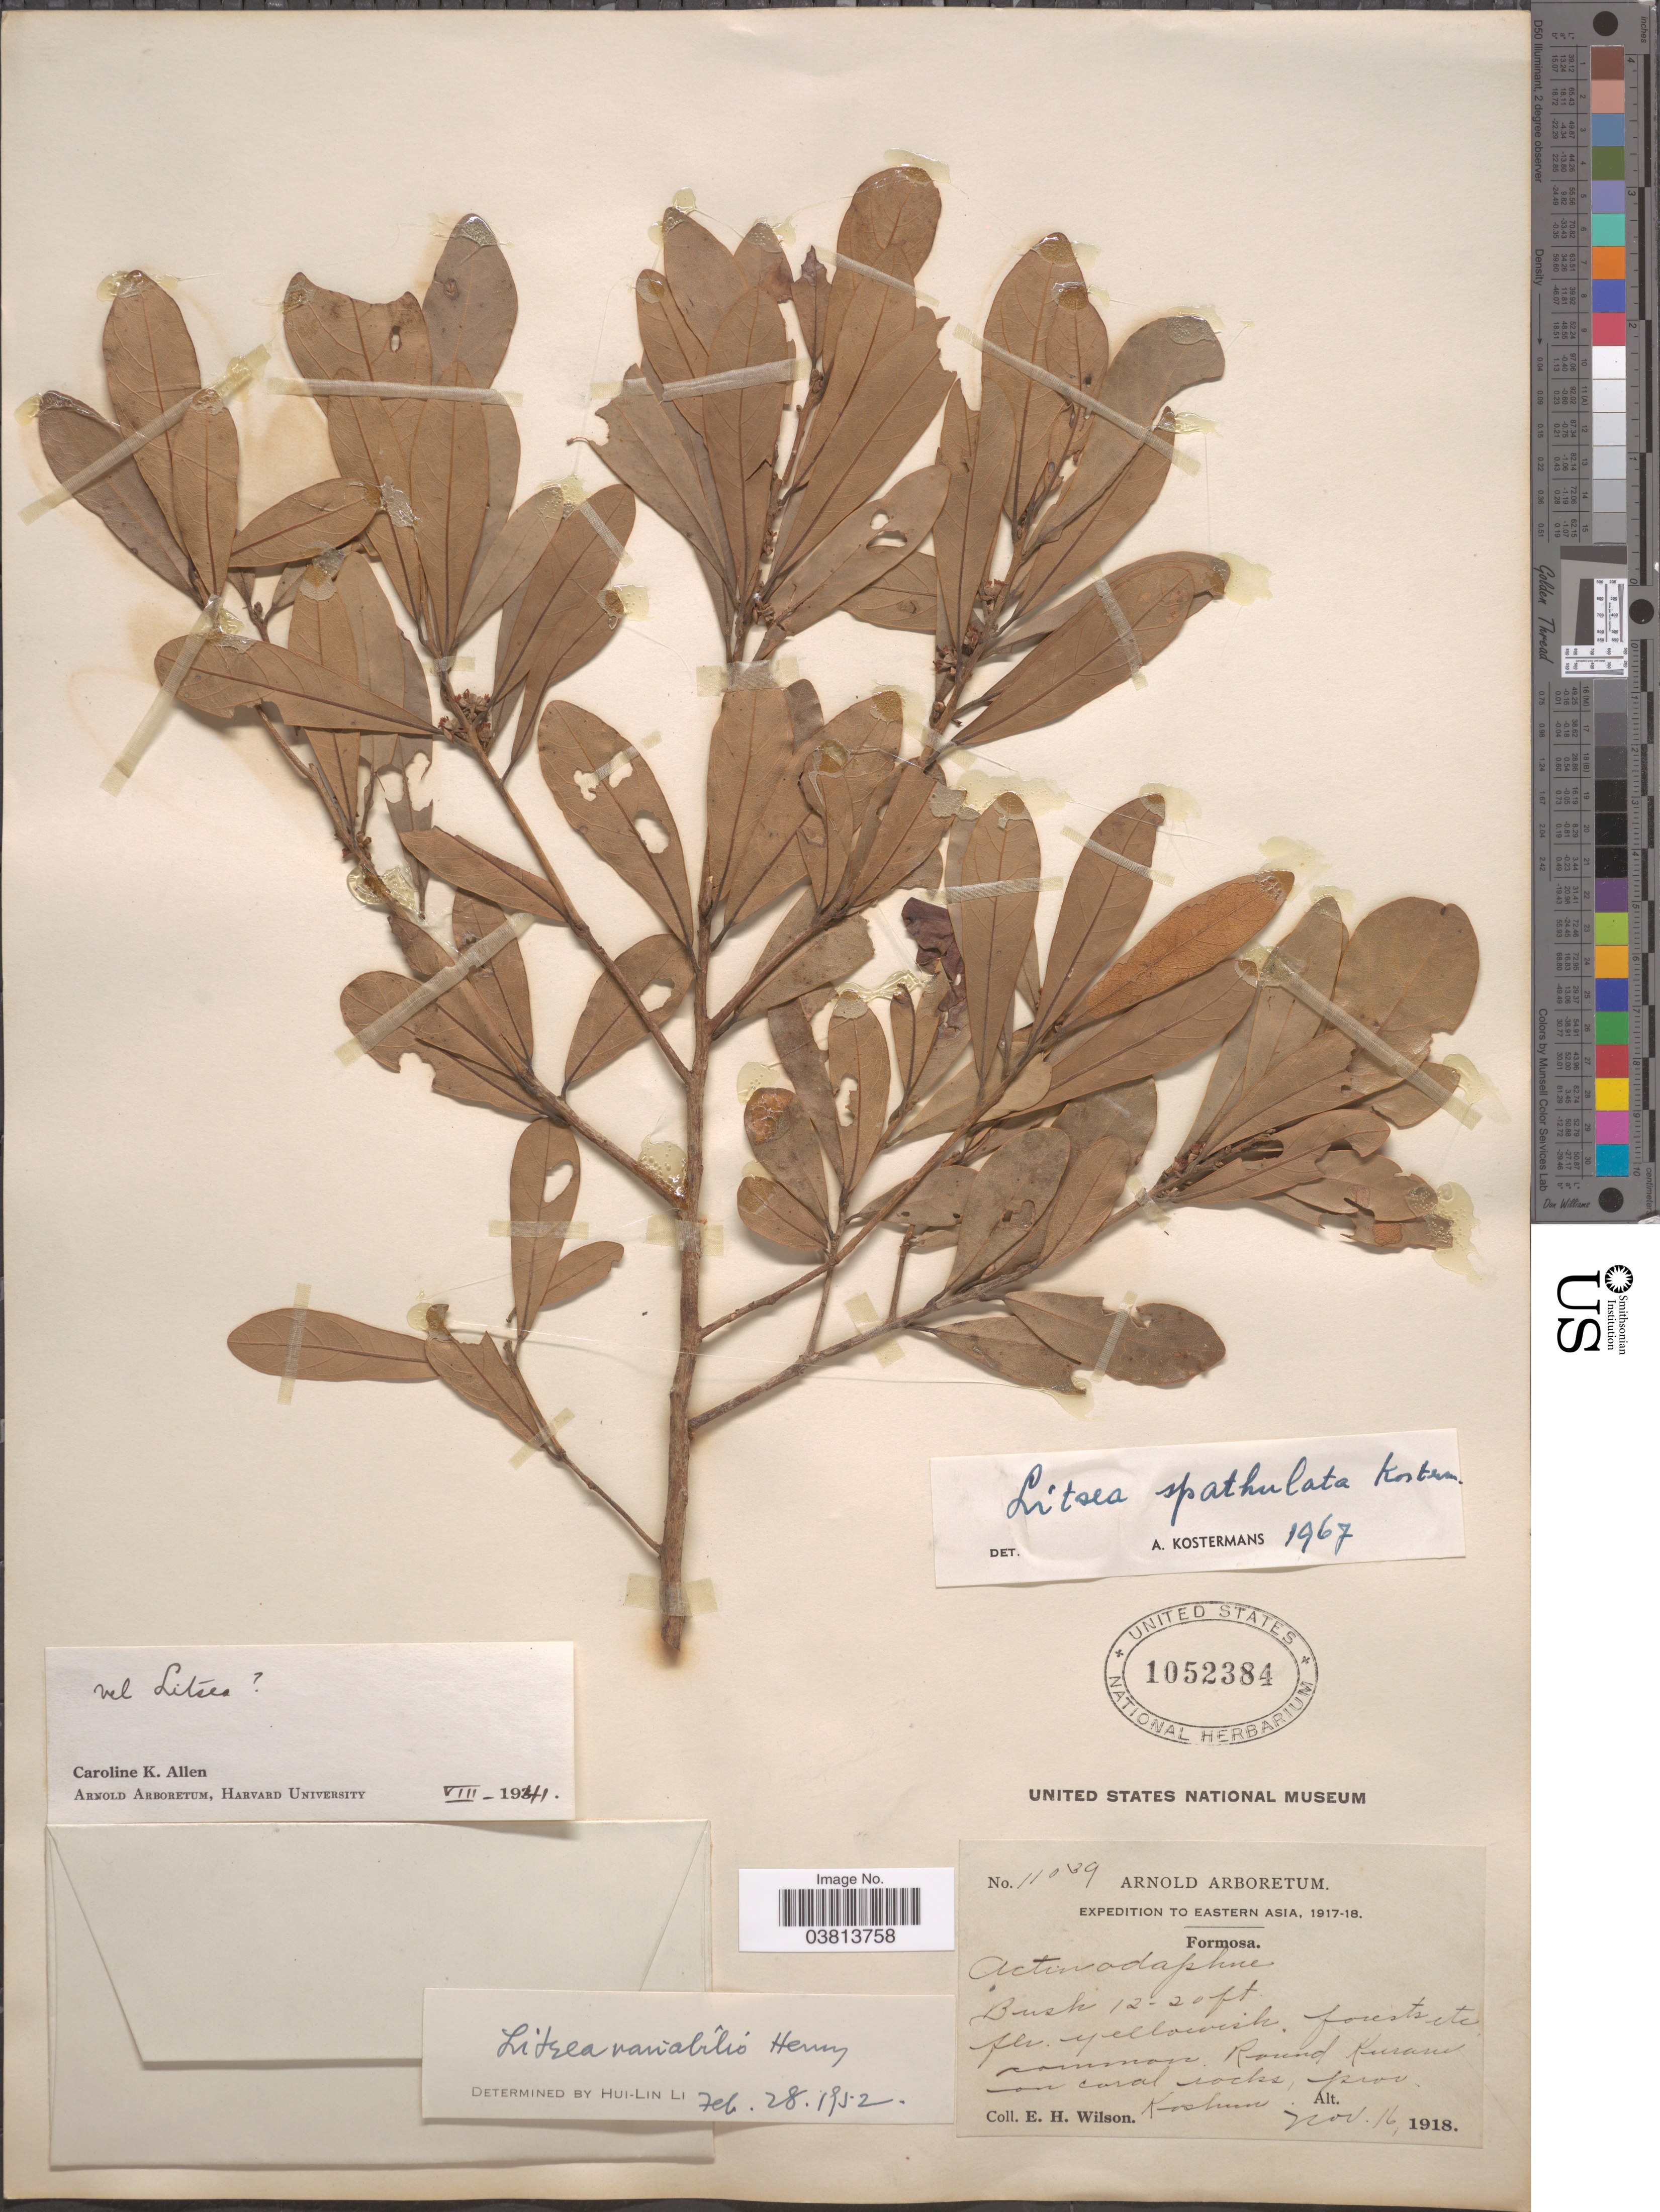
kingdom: Plantae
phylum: Tracheophyta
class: Magnoliopsida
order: Laurales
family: Lauraceae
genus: Litsea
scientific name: Litsea spathulata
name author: Kosterm.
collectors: E. Wilson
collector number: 11039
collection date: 1918-11-16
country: Taiwan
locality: Eastern Asia. Formosa. Round Kurani on coral rocks, prov. Koshun.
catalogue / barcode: US 1052384